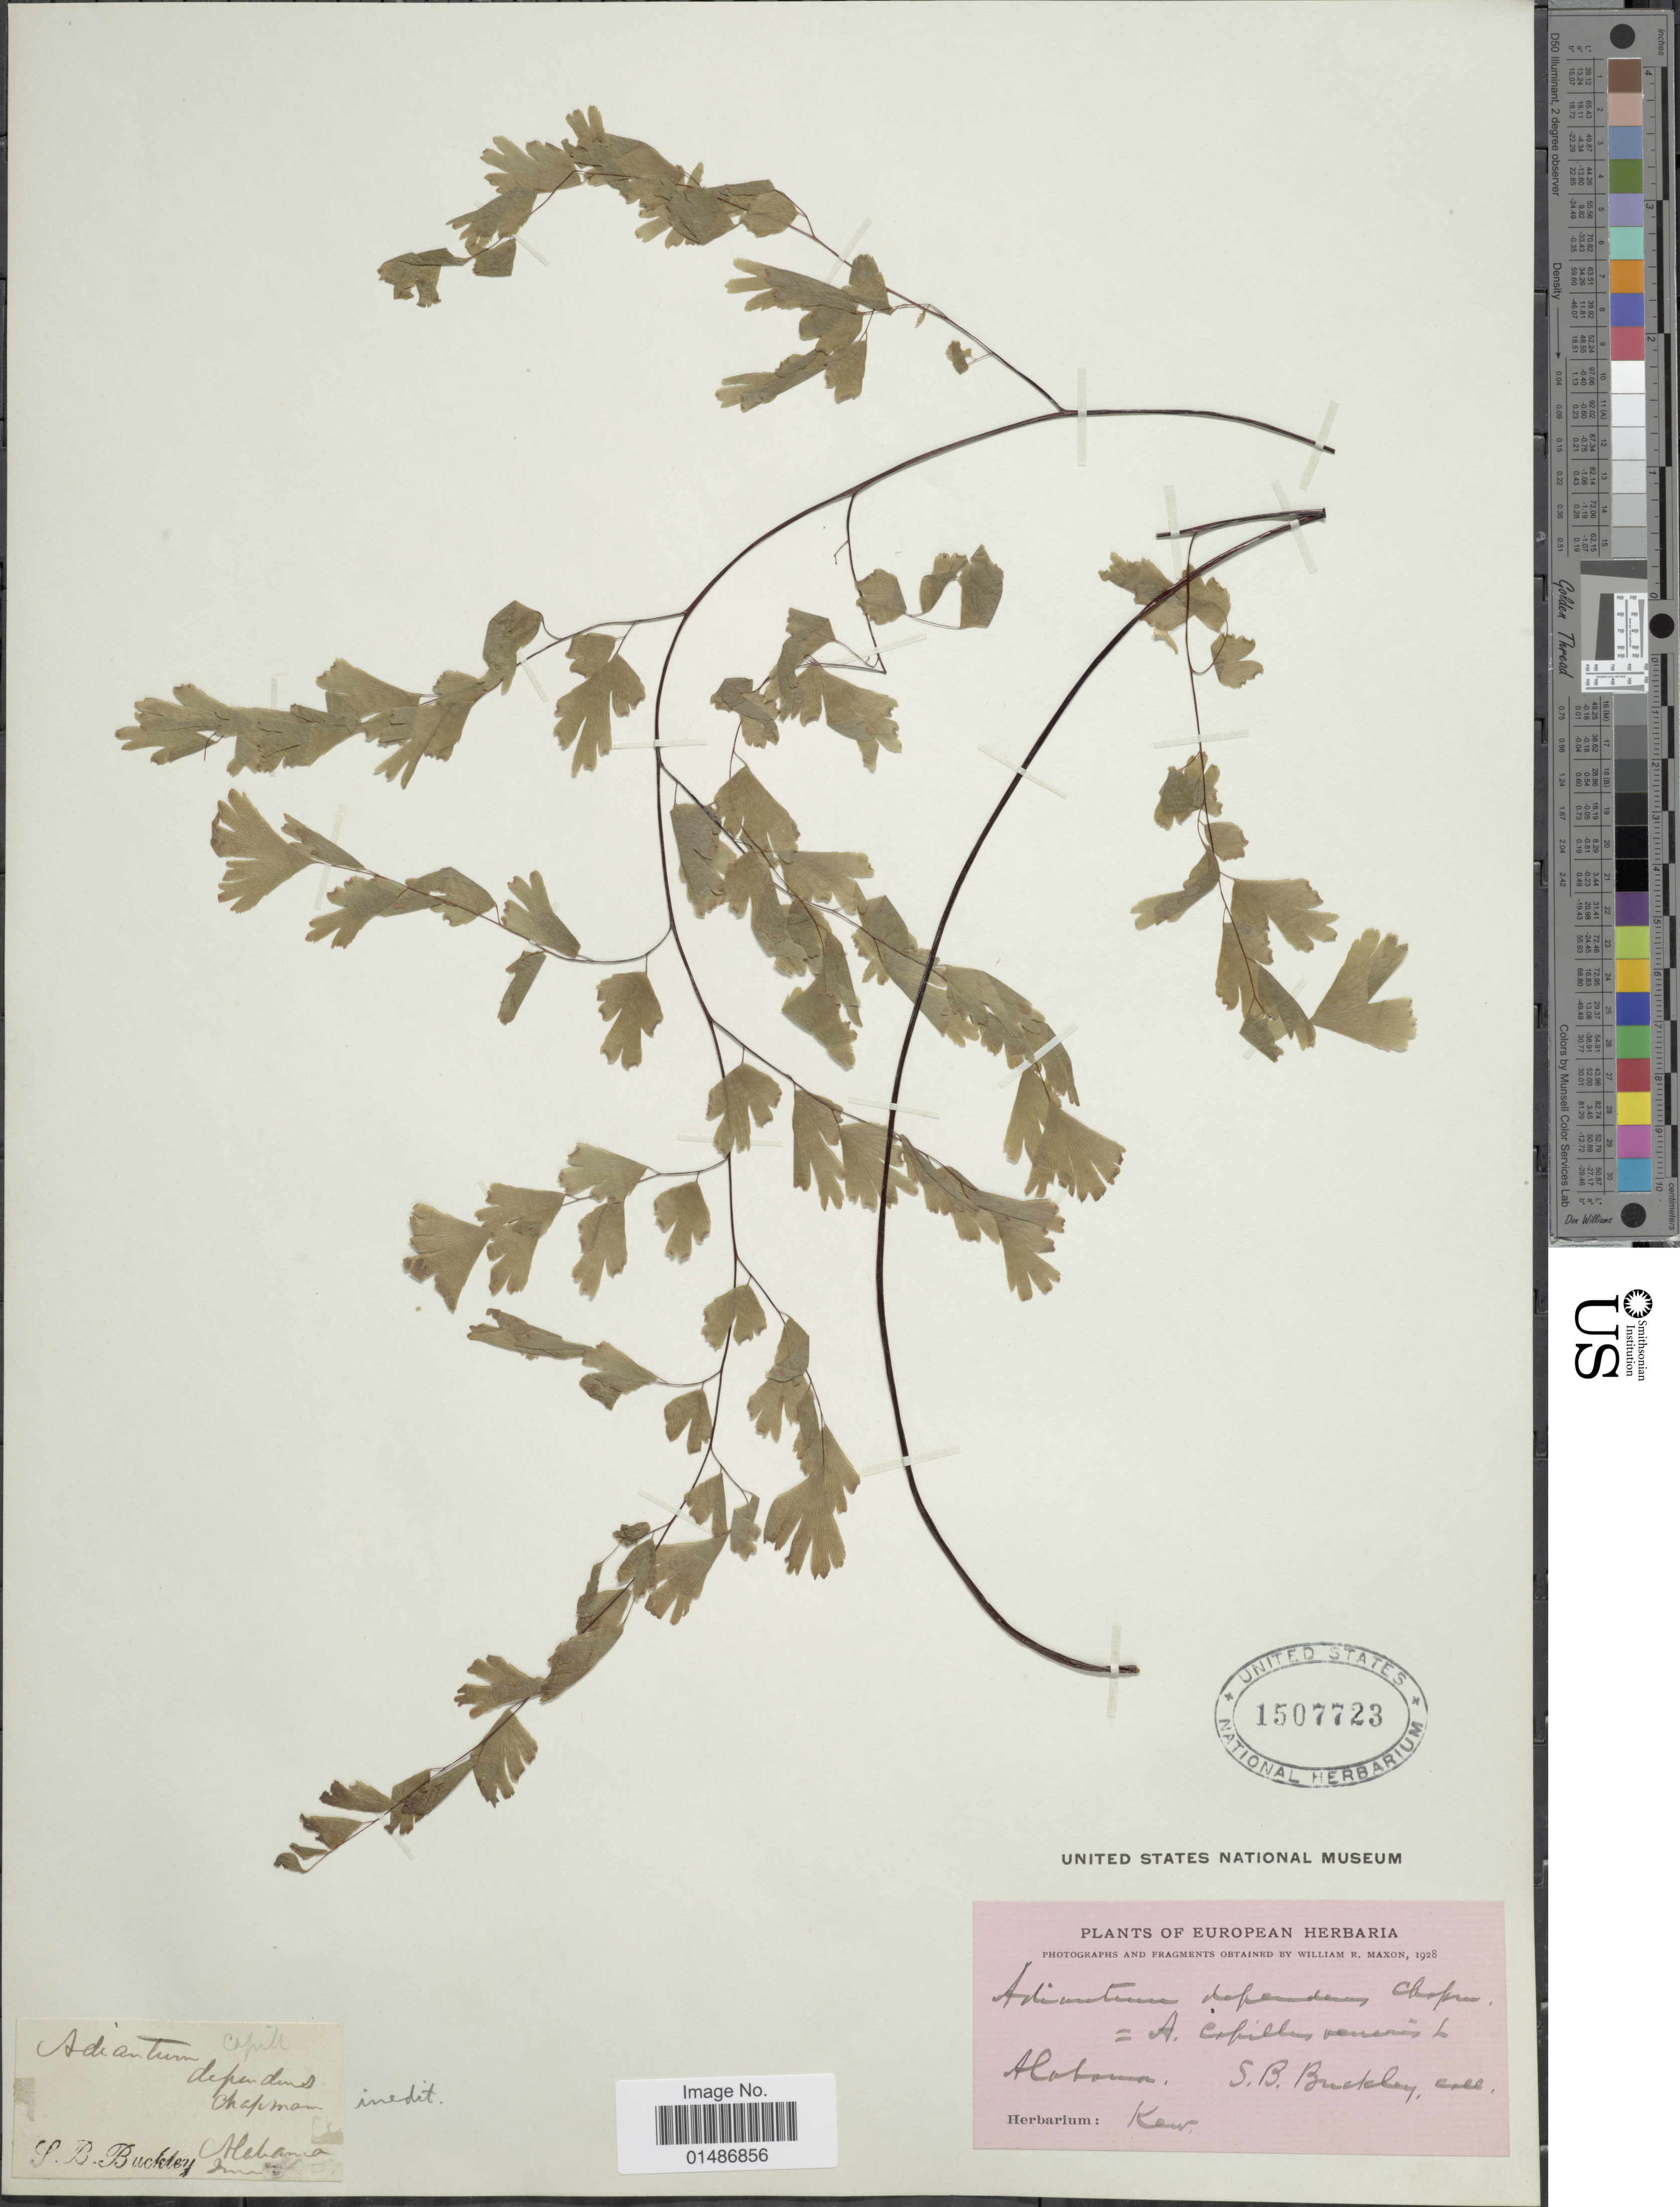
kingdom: Plantae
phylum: Tracheophyta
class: Polypodiopsida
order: Polypodiales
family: Pteridaceae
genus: Adiantum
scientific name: Adiantum capillus-veneris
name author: L.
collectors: S. B. Buckley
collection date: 1928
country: United States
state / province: Alabama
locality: European Herbaria.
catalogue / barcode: US 1507723